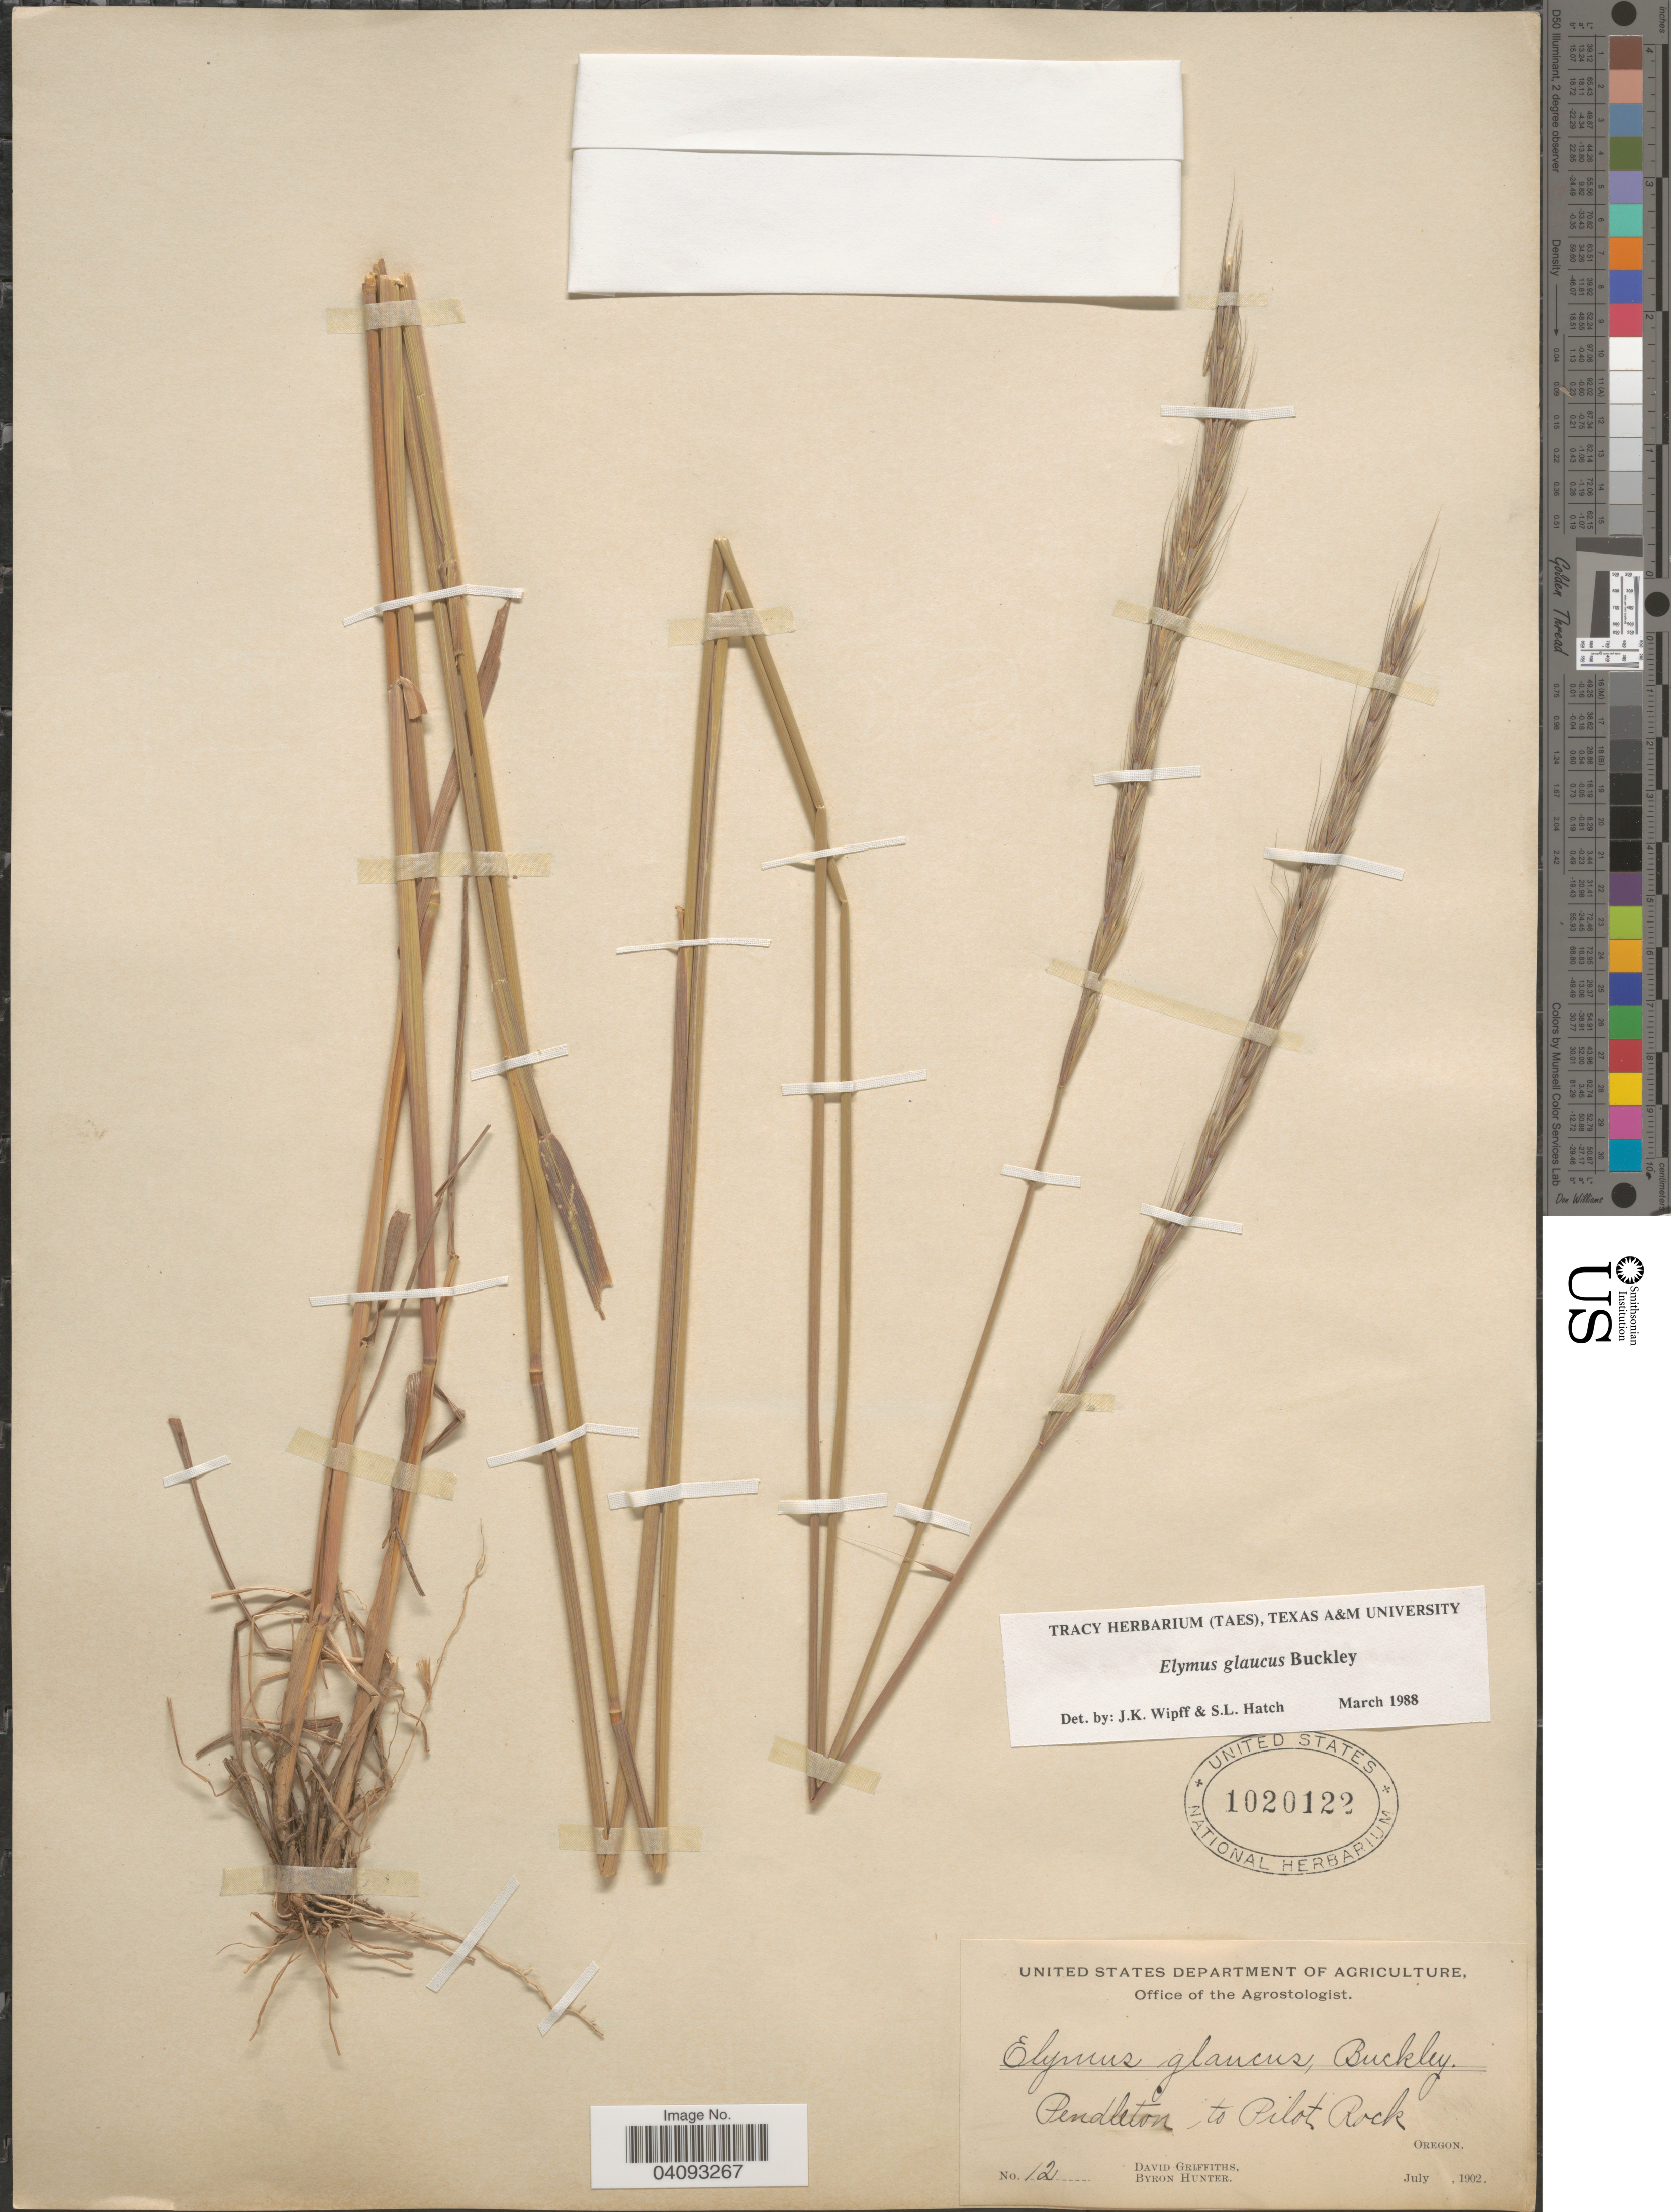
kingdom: Plantae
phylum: Tracheophyta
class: Liliopsida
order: Poales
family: Poaceae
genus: Elymus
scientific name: Elymus glaucus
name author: Buckley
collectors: D. Griffiths & B. Hunter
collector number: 12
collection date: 1902-07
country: United States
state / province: Oregon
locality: Pendleton to Pilot Rock.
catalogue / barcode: US 1020122